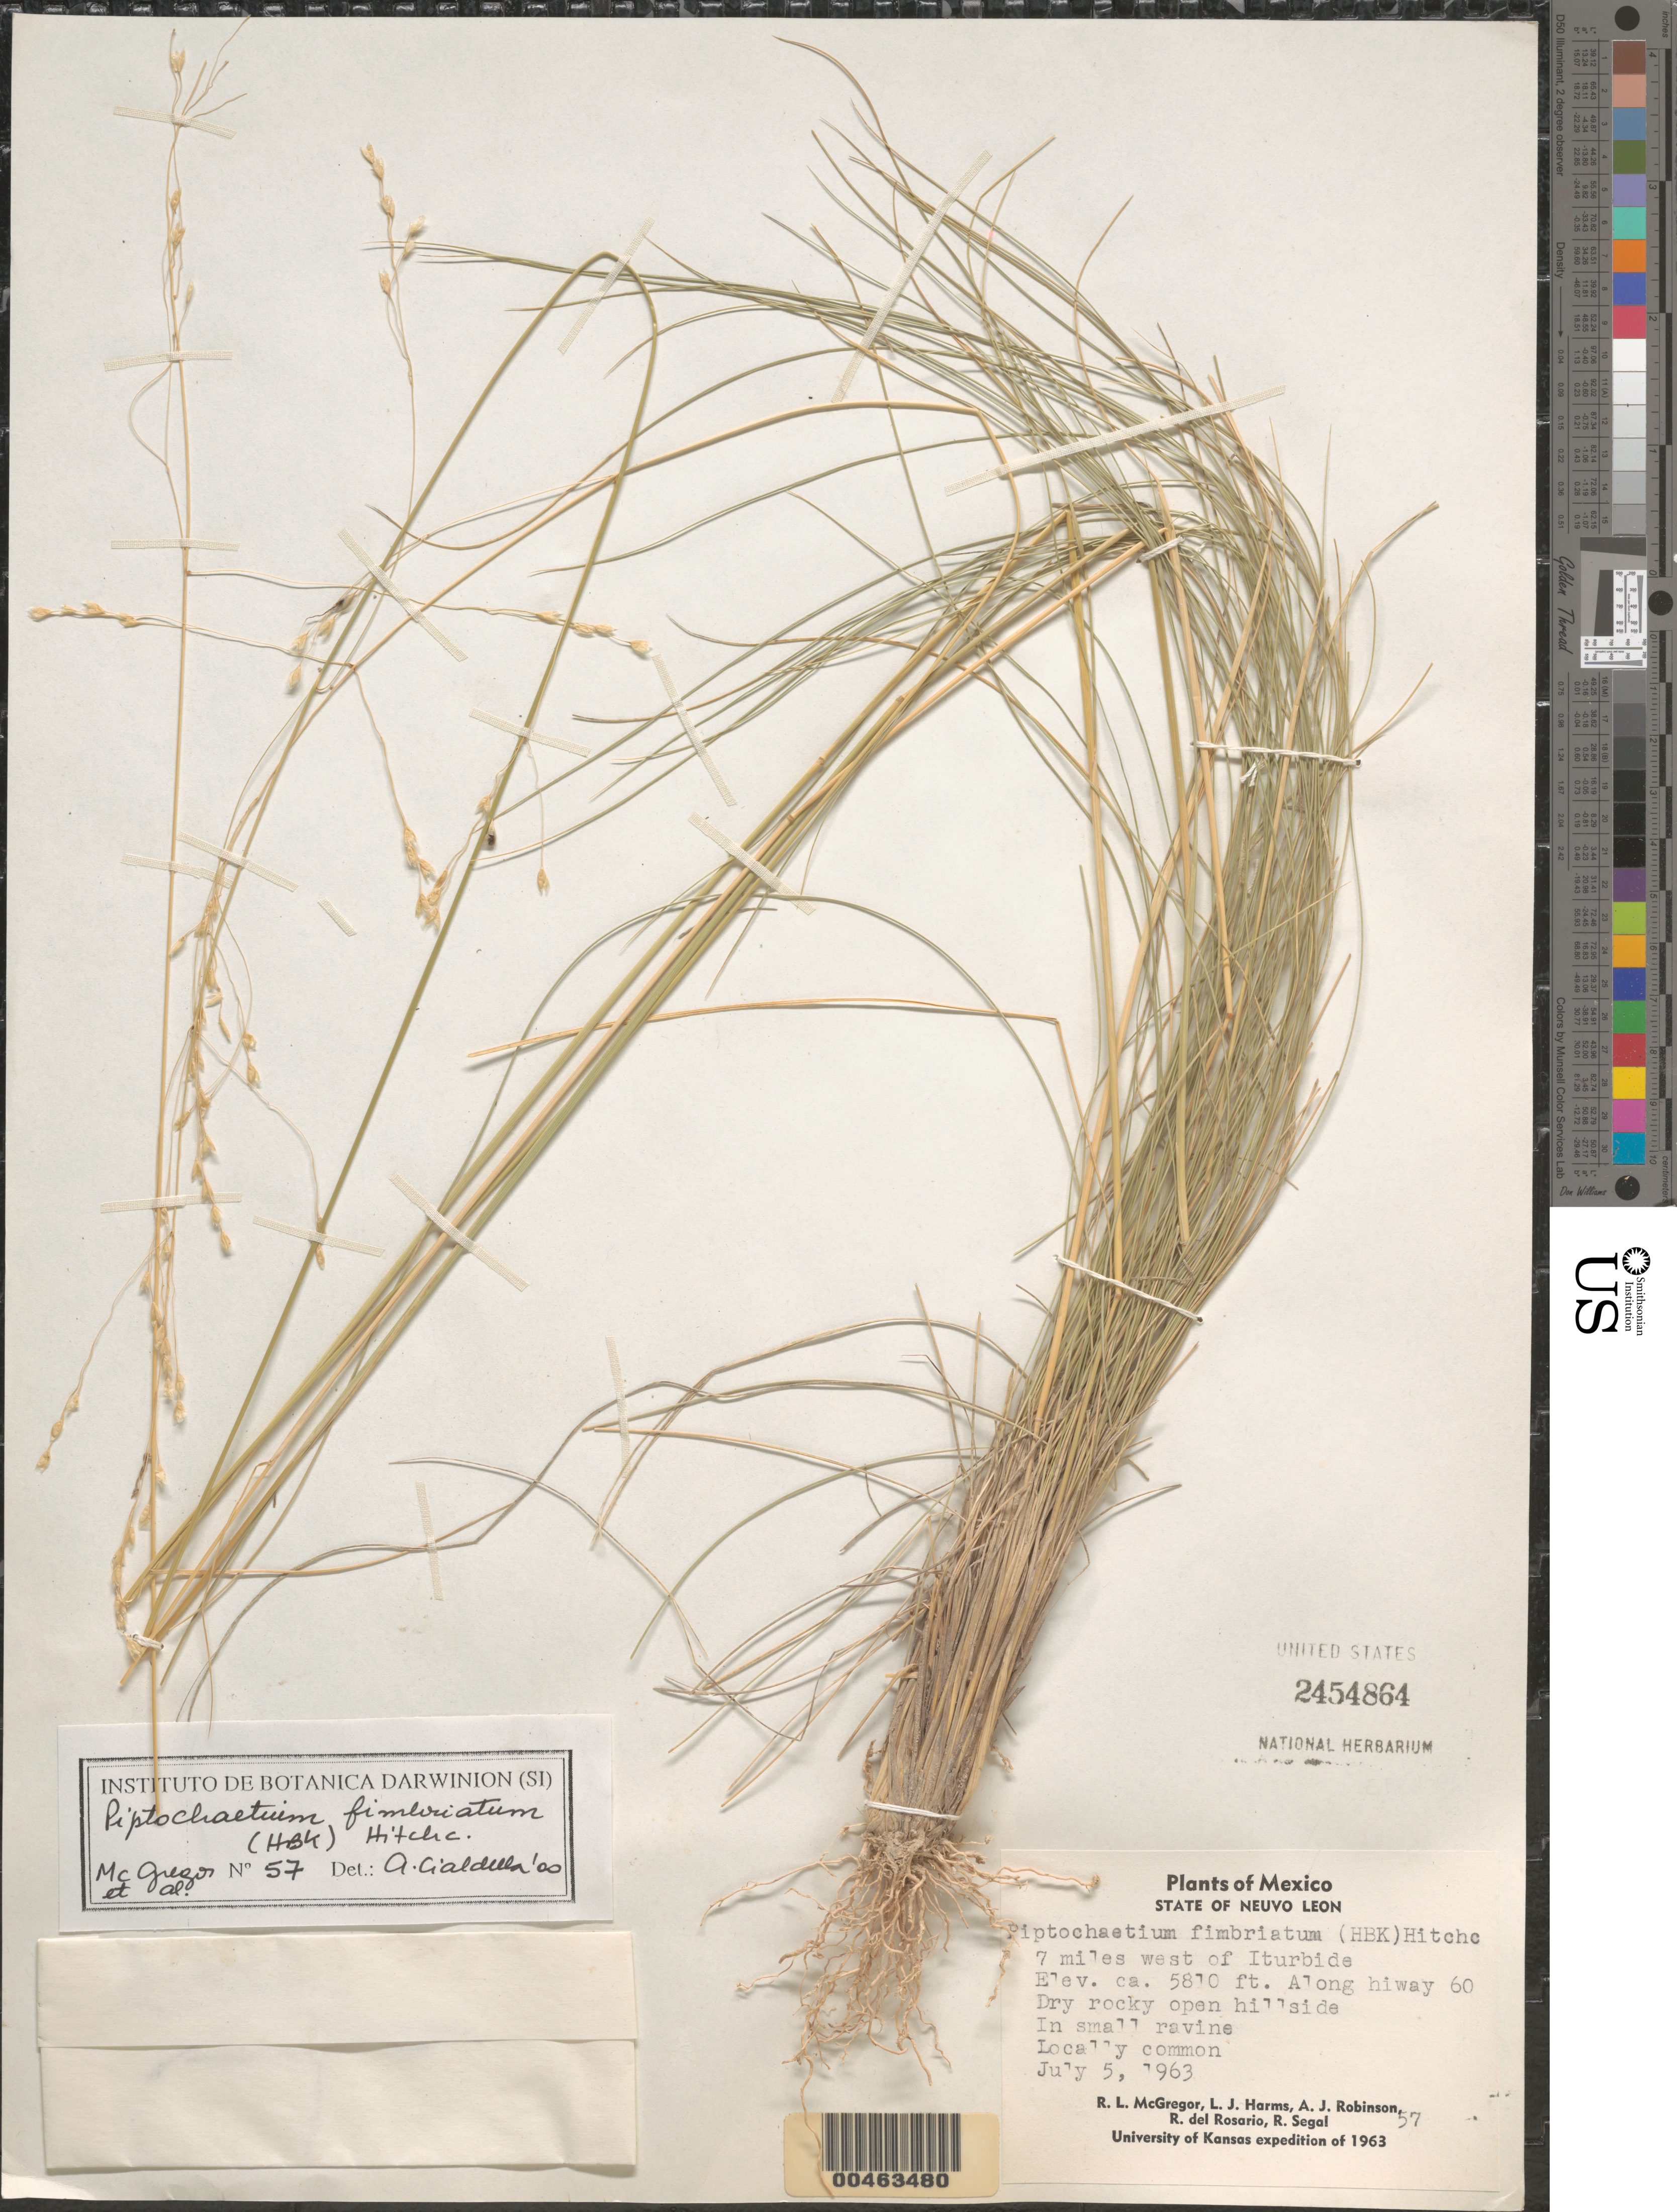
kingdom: Plantae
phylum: Tracheophyta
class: Liliopsida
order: Poales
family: Poaceae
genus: Piptochaetium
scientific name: Piptochaetium fimbriatum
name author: (Kunth) Hitchc.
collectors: R. McGregor, L. Harms & A. J. Robinson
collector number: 57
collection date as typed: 5 Jul 1963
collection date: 1963-07-05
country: Mexico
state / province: Nuevo León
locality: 7 mi W of Iturbide, along hwy 60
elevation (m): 1771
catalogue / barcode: US 2454864